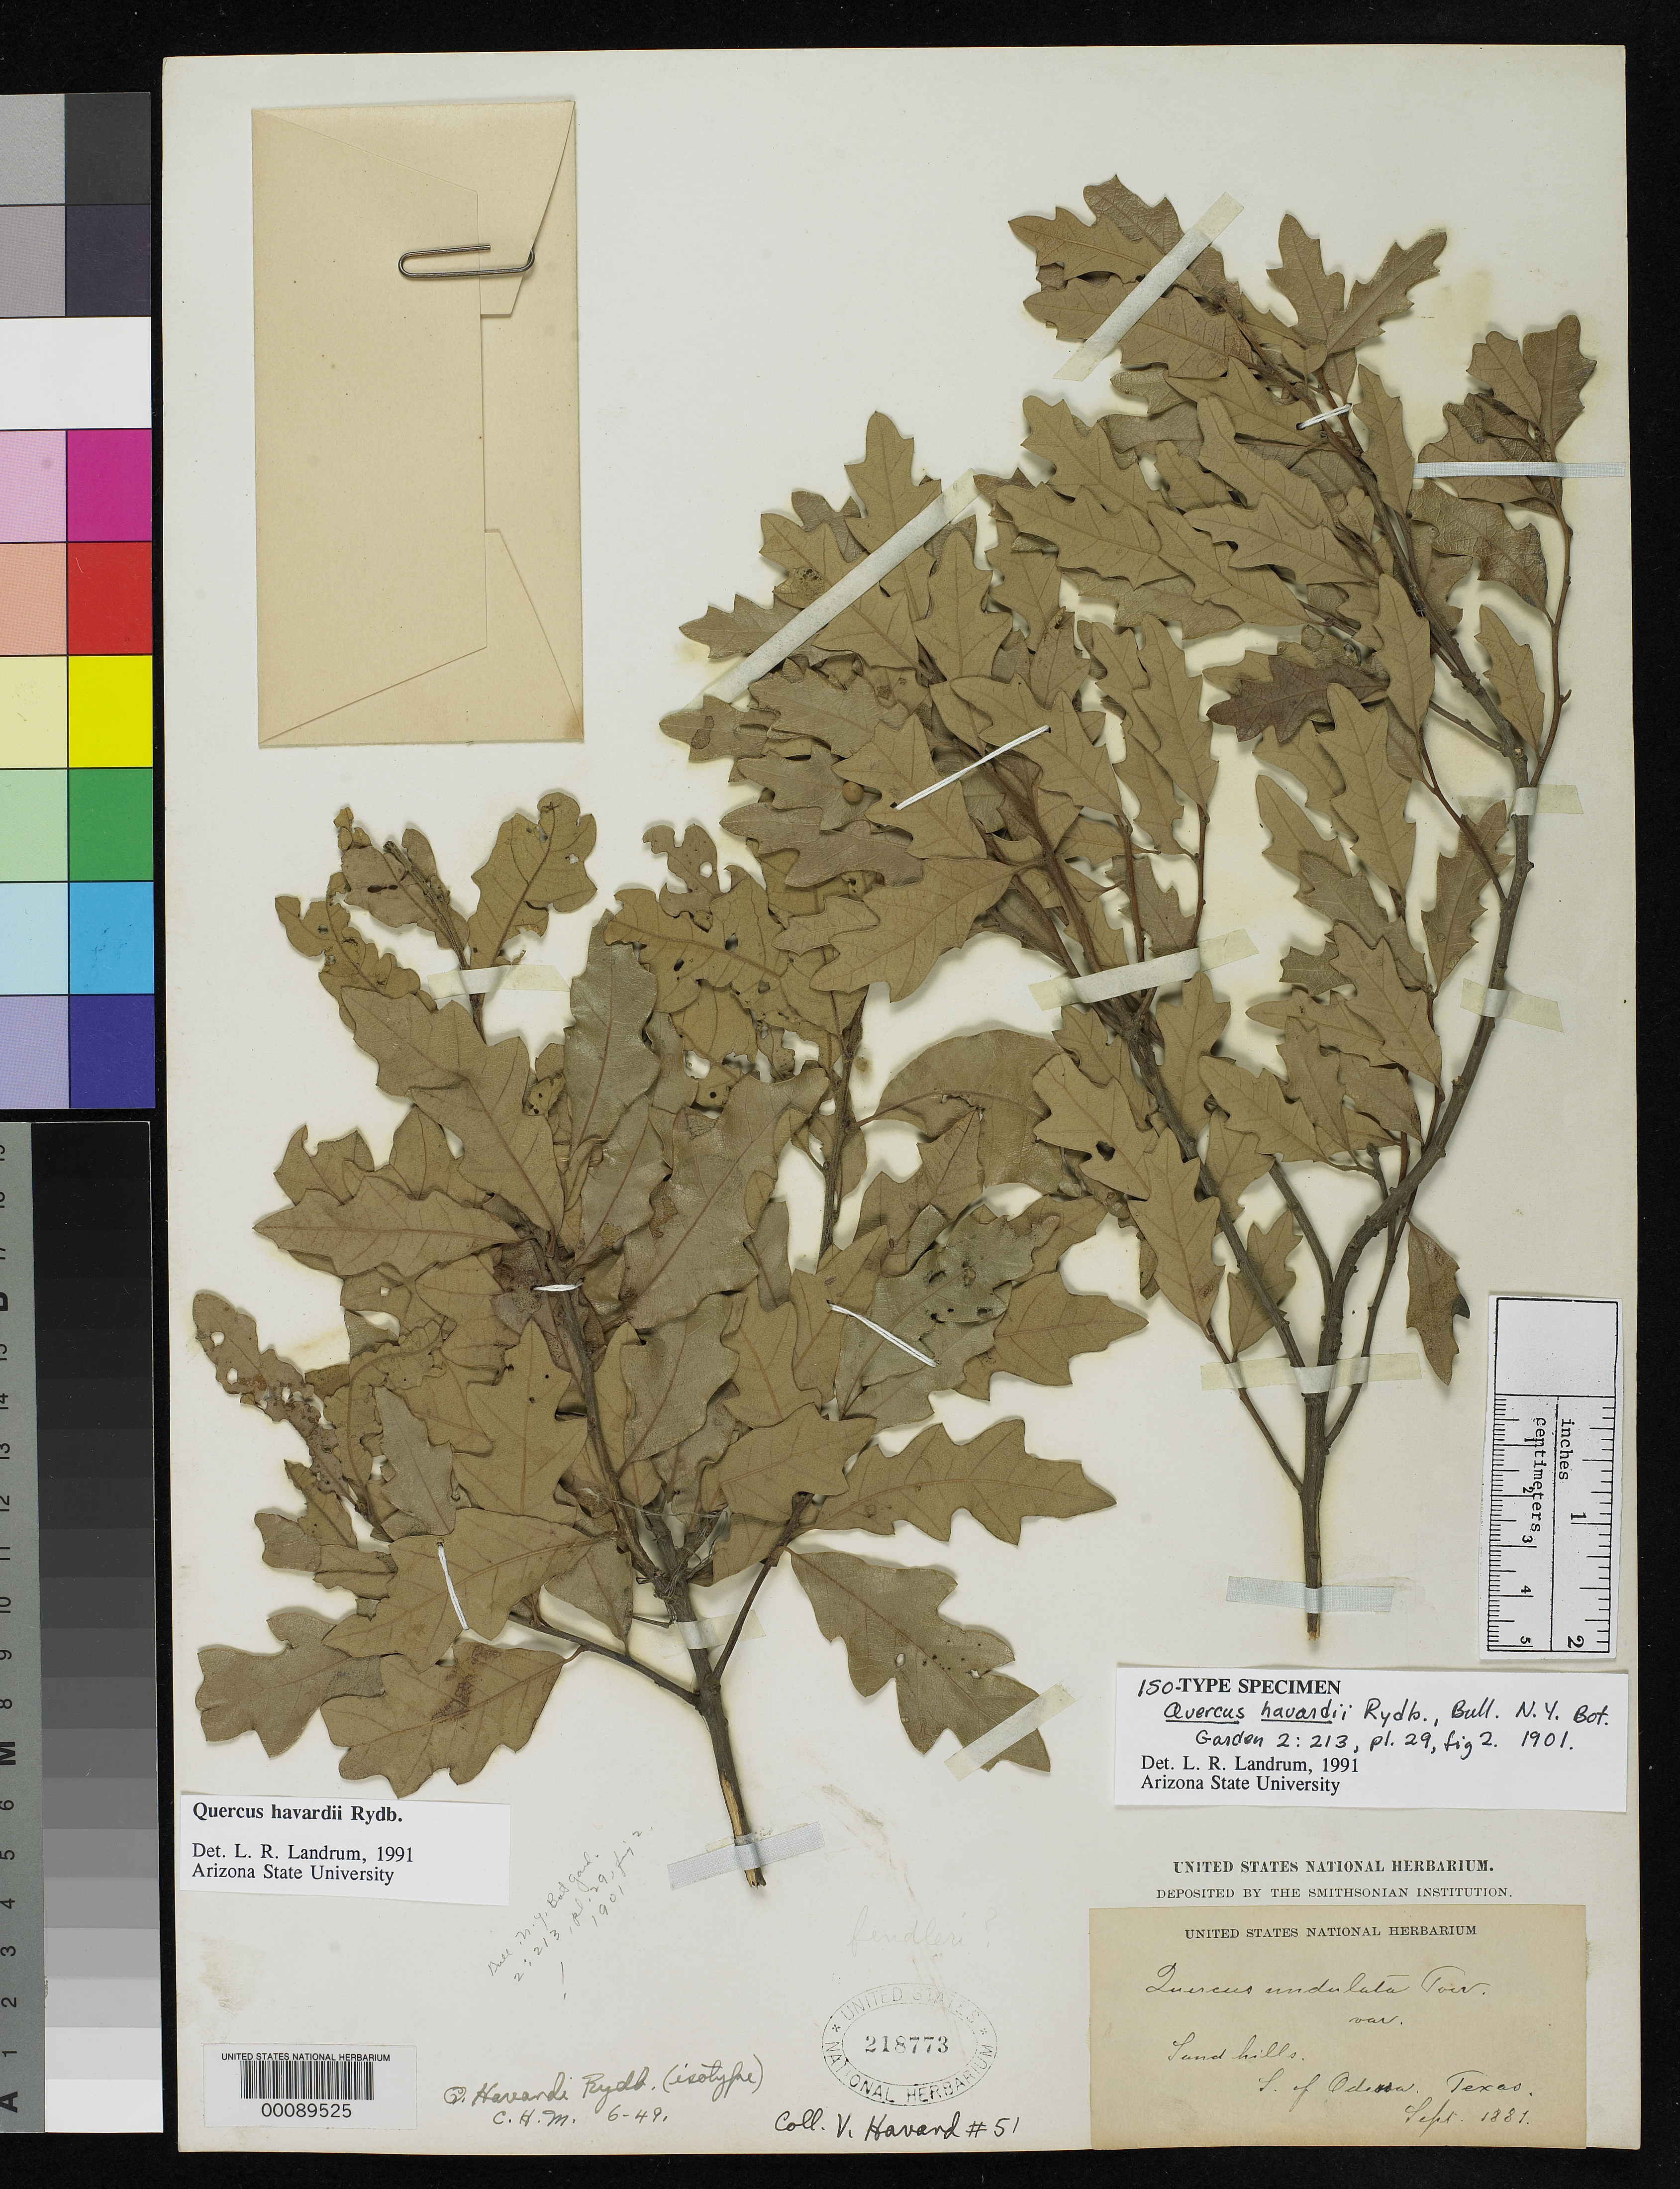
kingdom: Plantae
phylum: Tracheophyta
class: Magnoliopsida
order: Fagales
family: Fagaceae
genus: Quercus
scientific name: Quercus havardii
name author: Rydb.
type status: Isotype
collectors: V. Havard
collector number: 51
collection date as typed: Sep 1881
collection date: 1881-09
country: United States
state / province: Texas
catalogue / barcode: US 218773